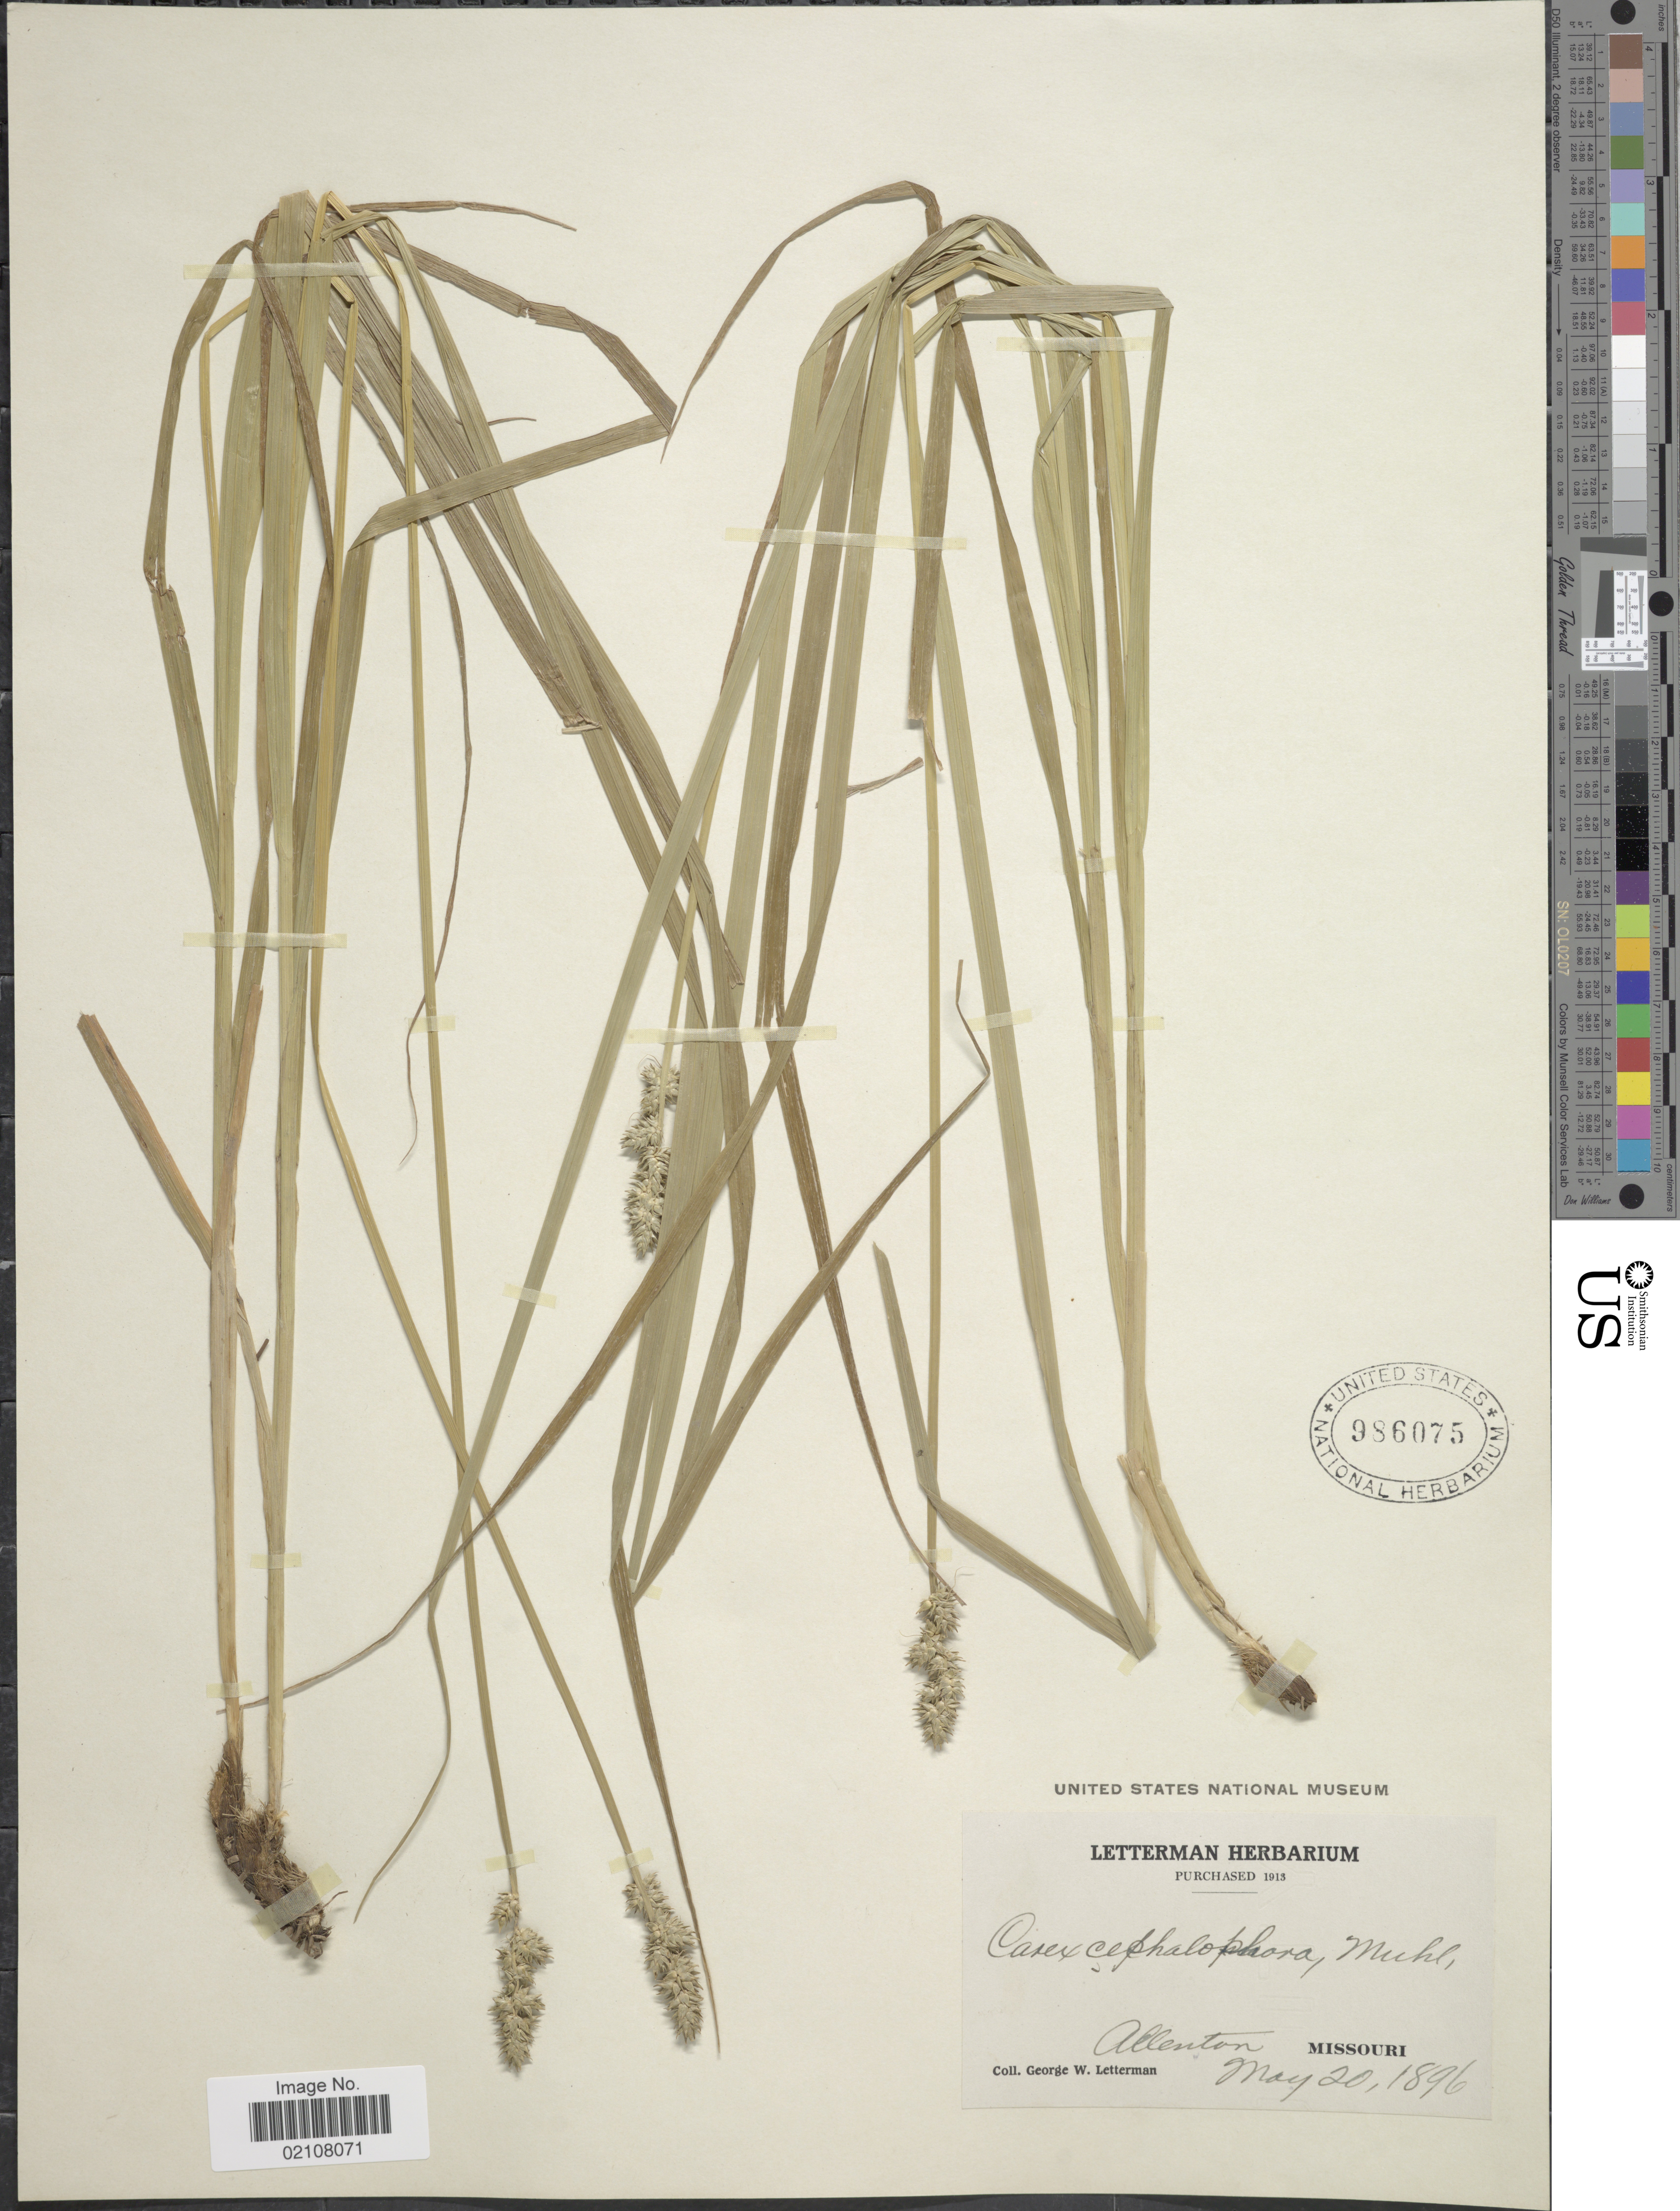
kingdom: Plantae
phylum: Tracheophyta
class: Liliopsida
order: Poales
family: Cyperaceae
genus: Carex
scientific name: Carex cephalophora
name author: Muhl. ex Willd.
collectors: G. W. Letterman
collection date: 1896-05-20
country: United States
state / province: Missouri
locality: Allenton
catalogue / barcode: US 986075